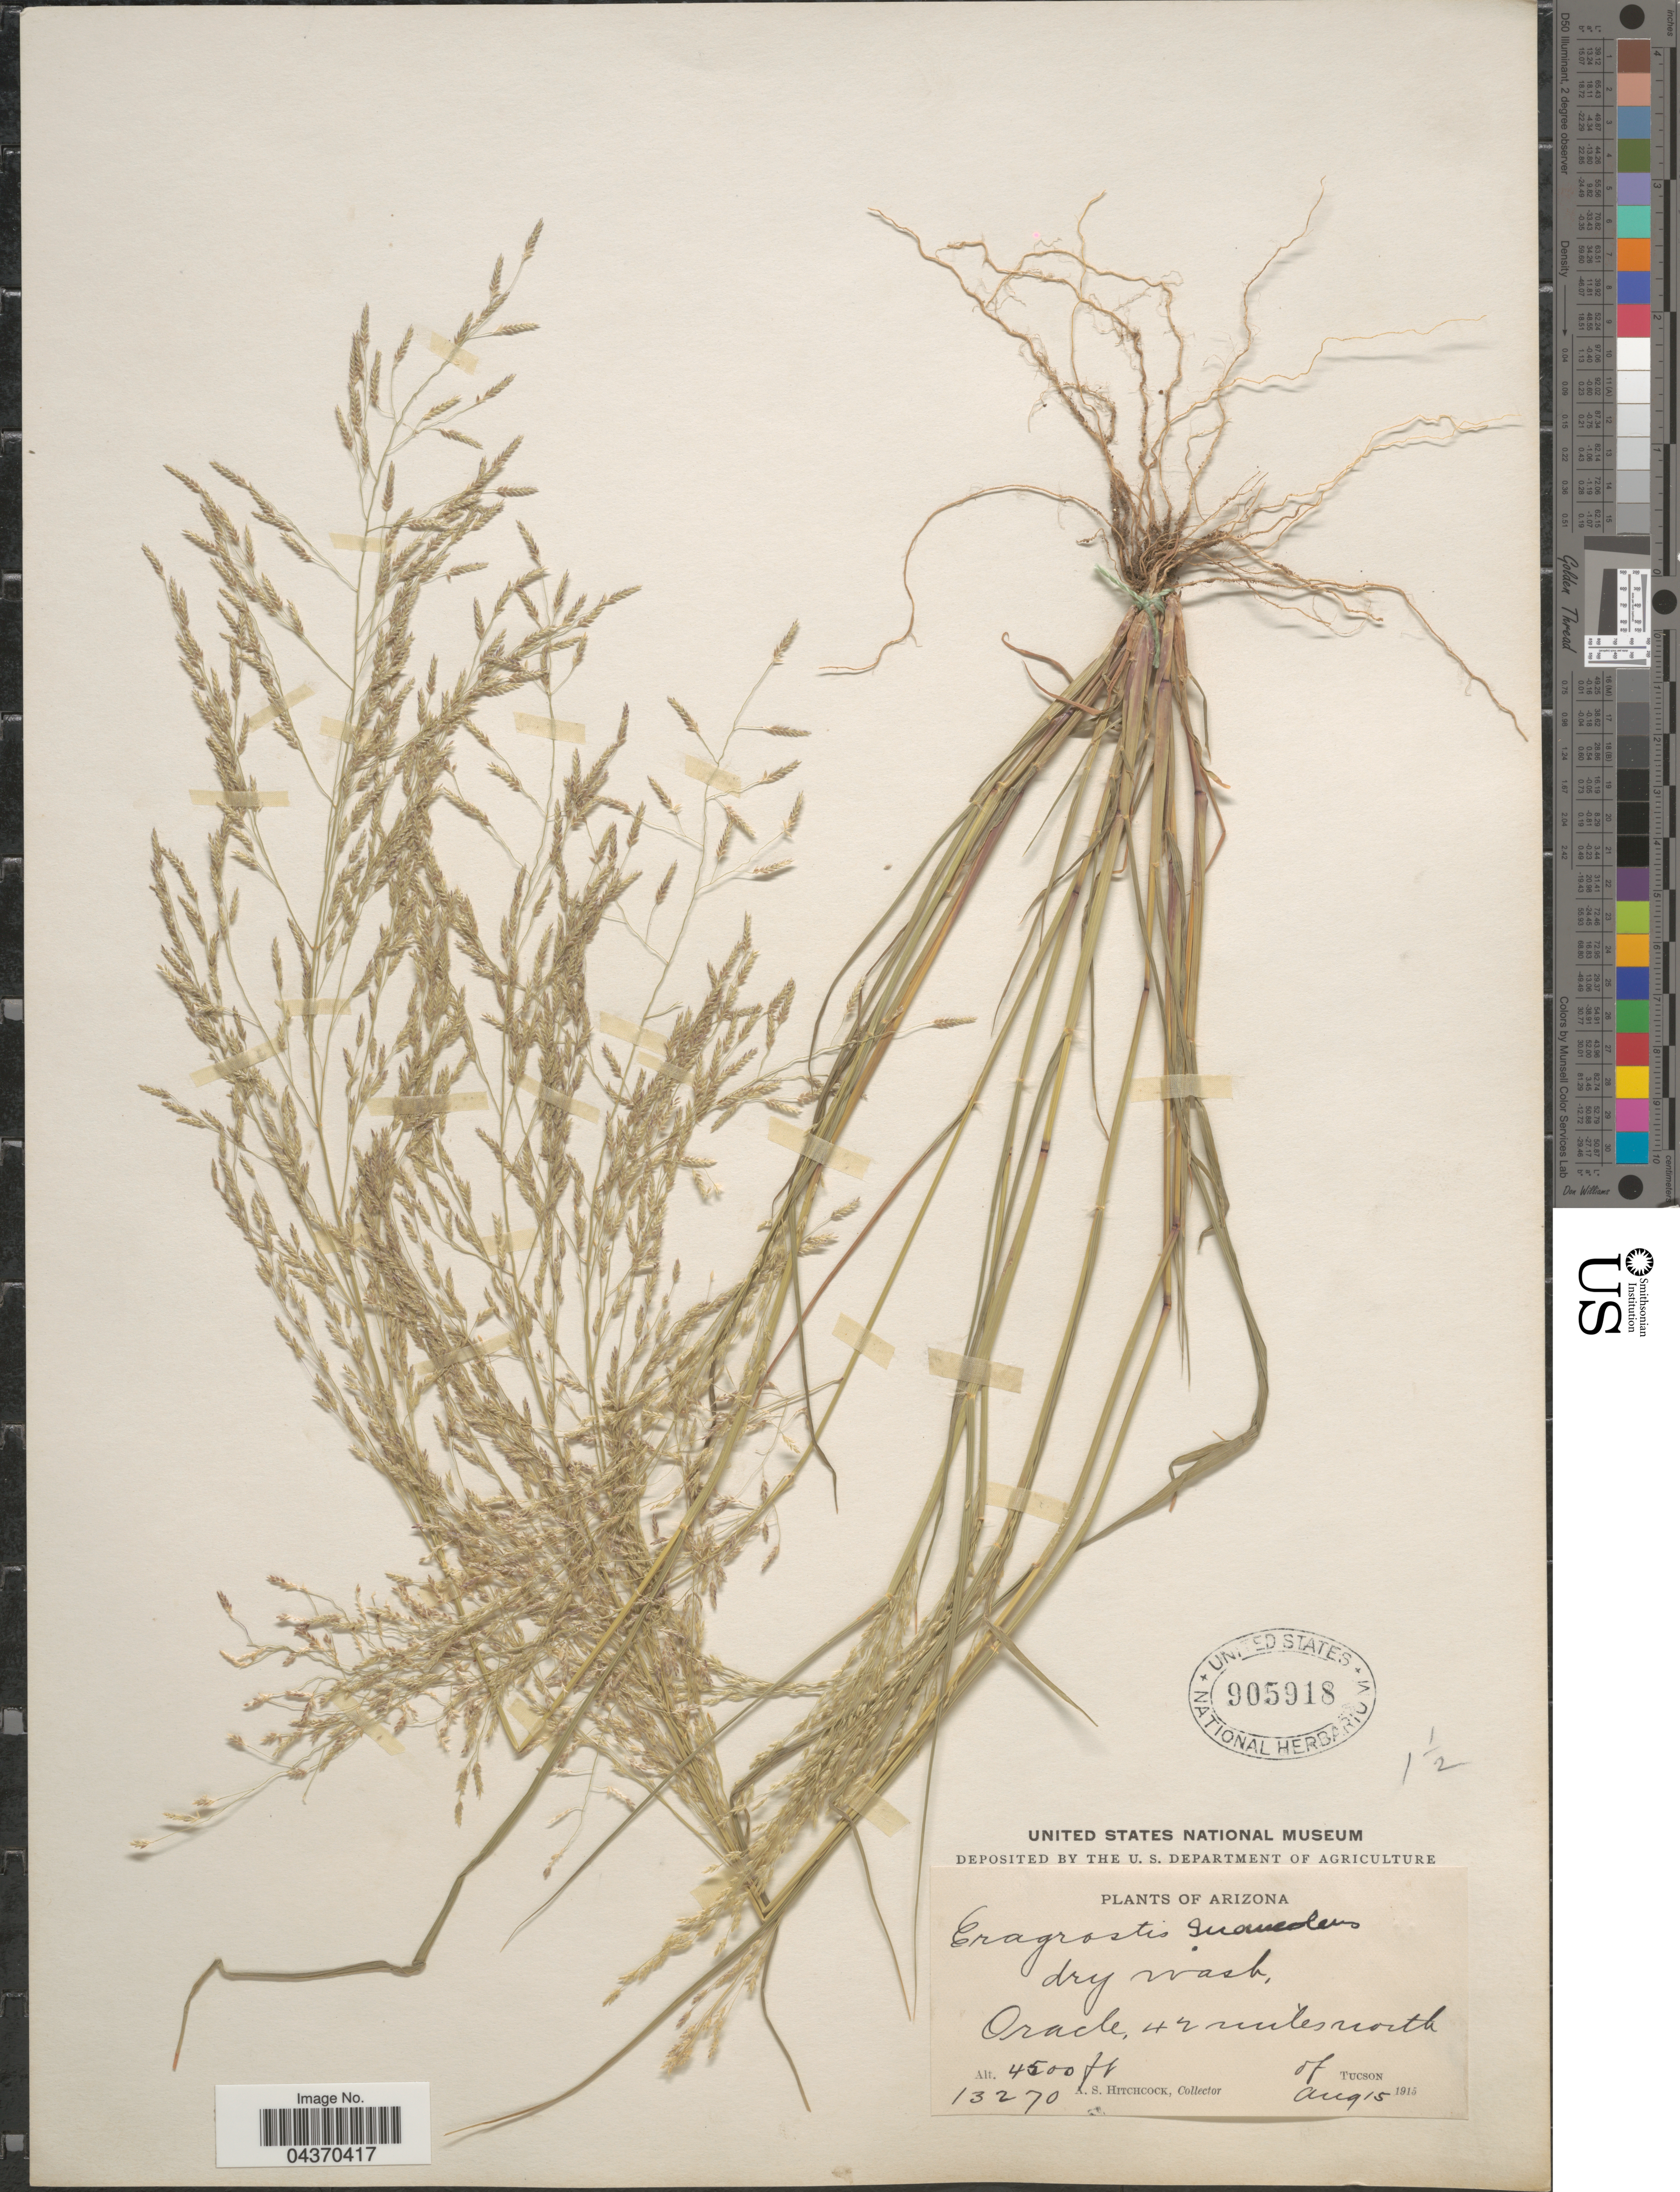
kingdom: Plantae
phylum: Tracheophyta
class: Liliopsida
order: Poales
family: Poaceae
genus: Eragrostis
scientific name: Eragrostis pectinacea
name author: (Michx.) Nees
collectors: A. S. Hitchcock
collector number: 13270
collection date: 1915-08-15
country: United States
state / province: Arizona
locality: Dry wash, Oracle, 42 miles north of Tucson.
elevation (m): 1372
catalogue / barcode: US 905918